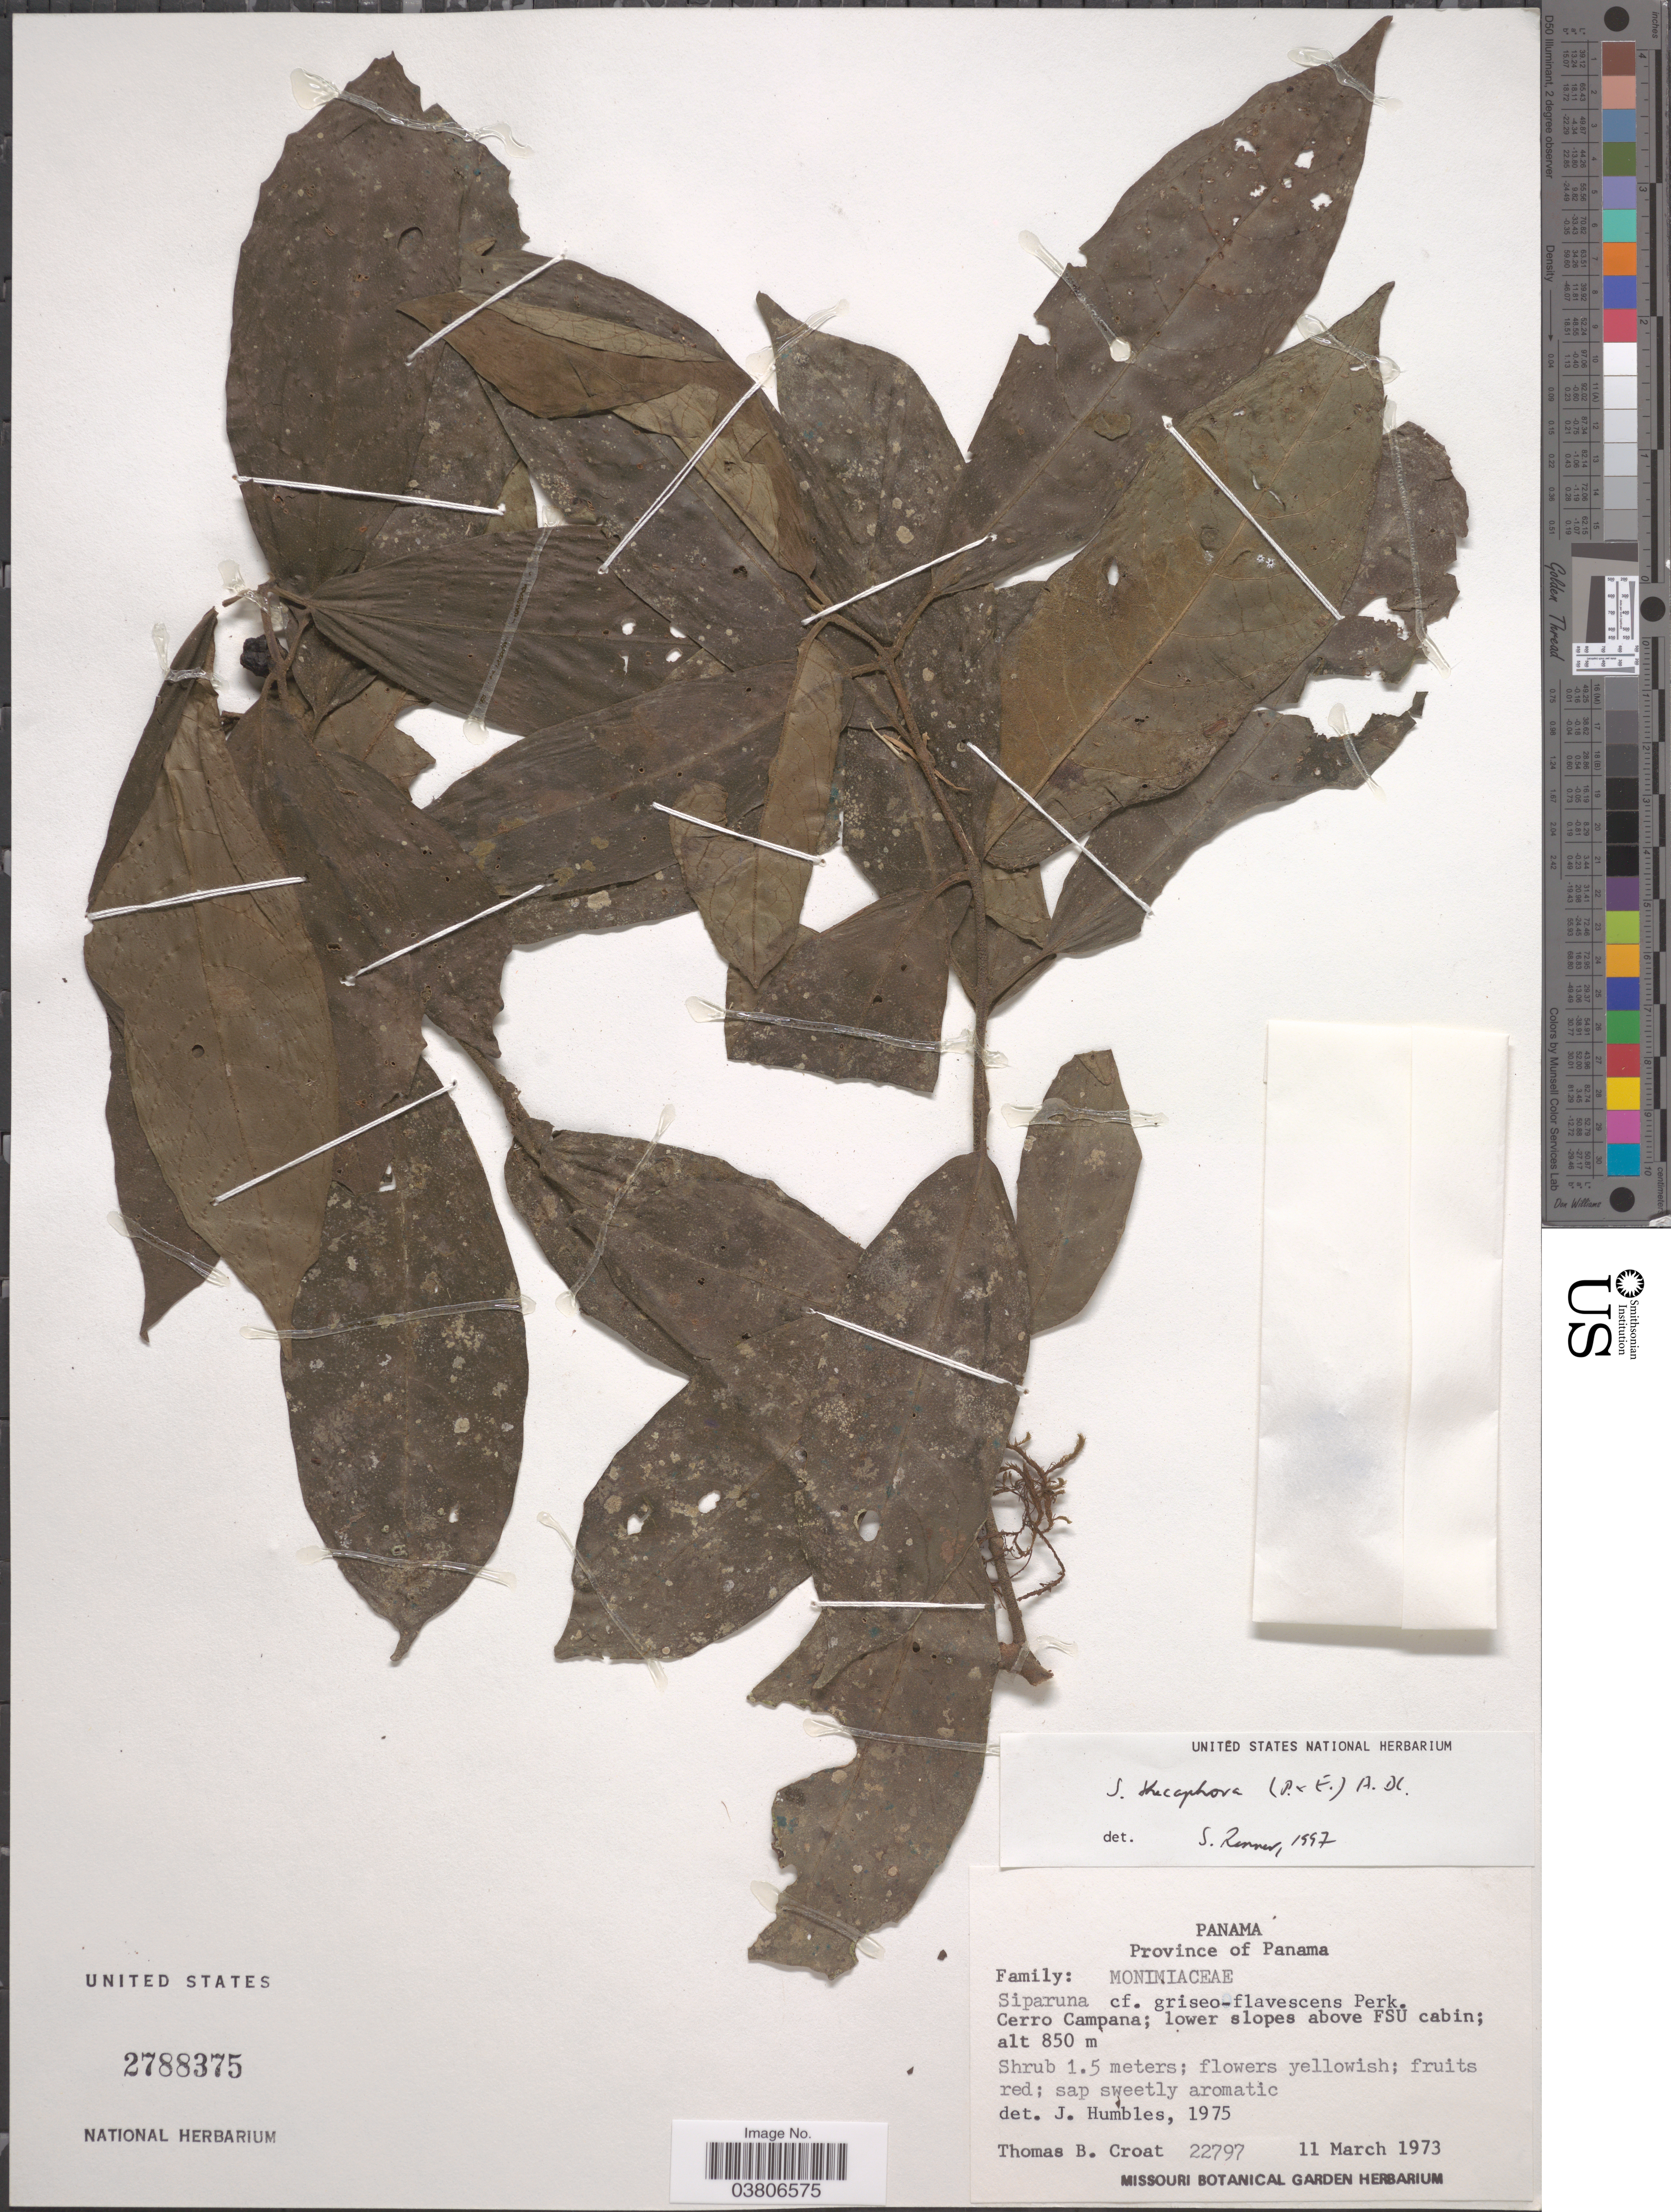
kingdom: Plantae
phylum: Tracheophyta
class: Magnoliopsida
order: Laurales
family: Siparunaceae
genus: Siparuna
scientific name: Siparuna thecaphora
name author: (Poepp. & Endl.) A. DC.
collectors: T. B. Croat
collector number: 22797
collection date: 1973-03-11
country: Panama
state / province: Panamá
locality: Cerro Campana; lower slopes above FSU cabin.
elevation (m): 850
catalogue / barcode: US 2788375